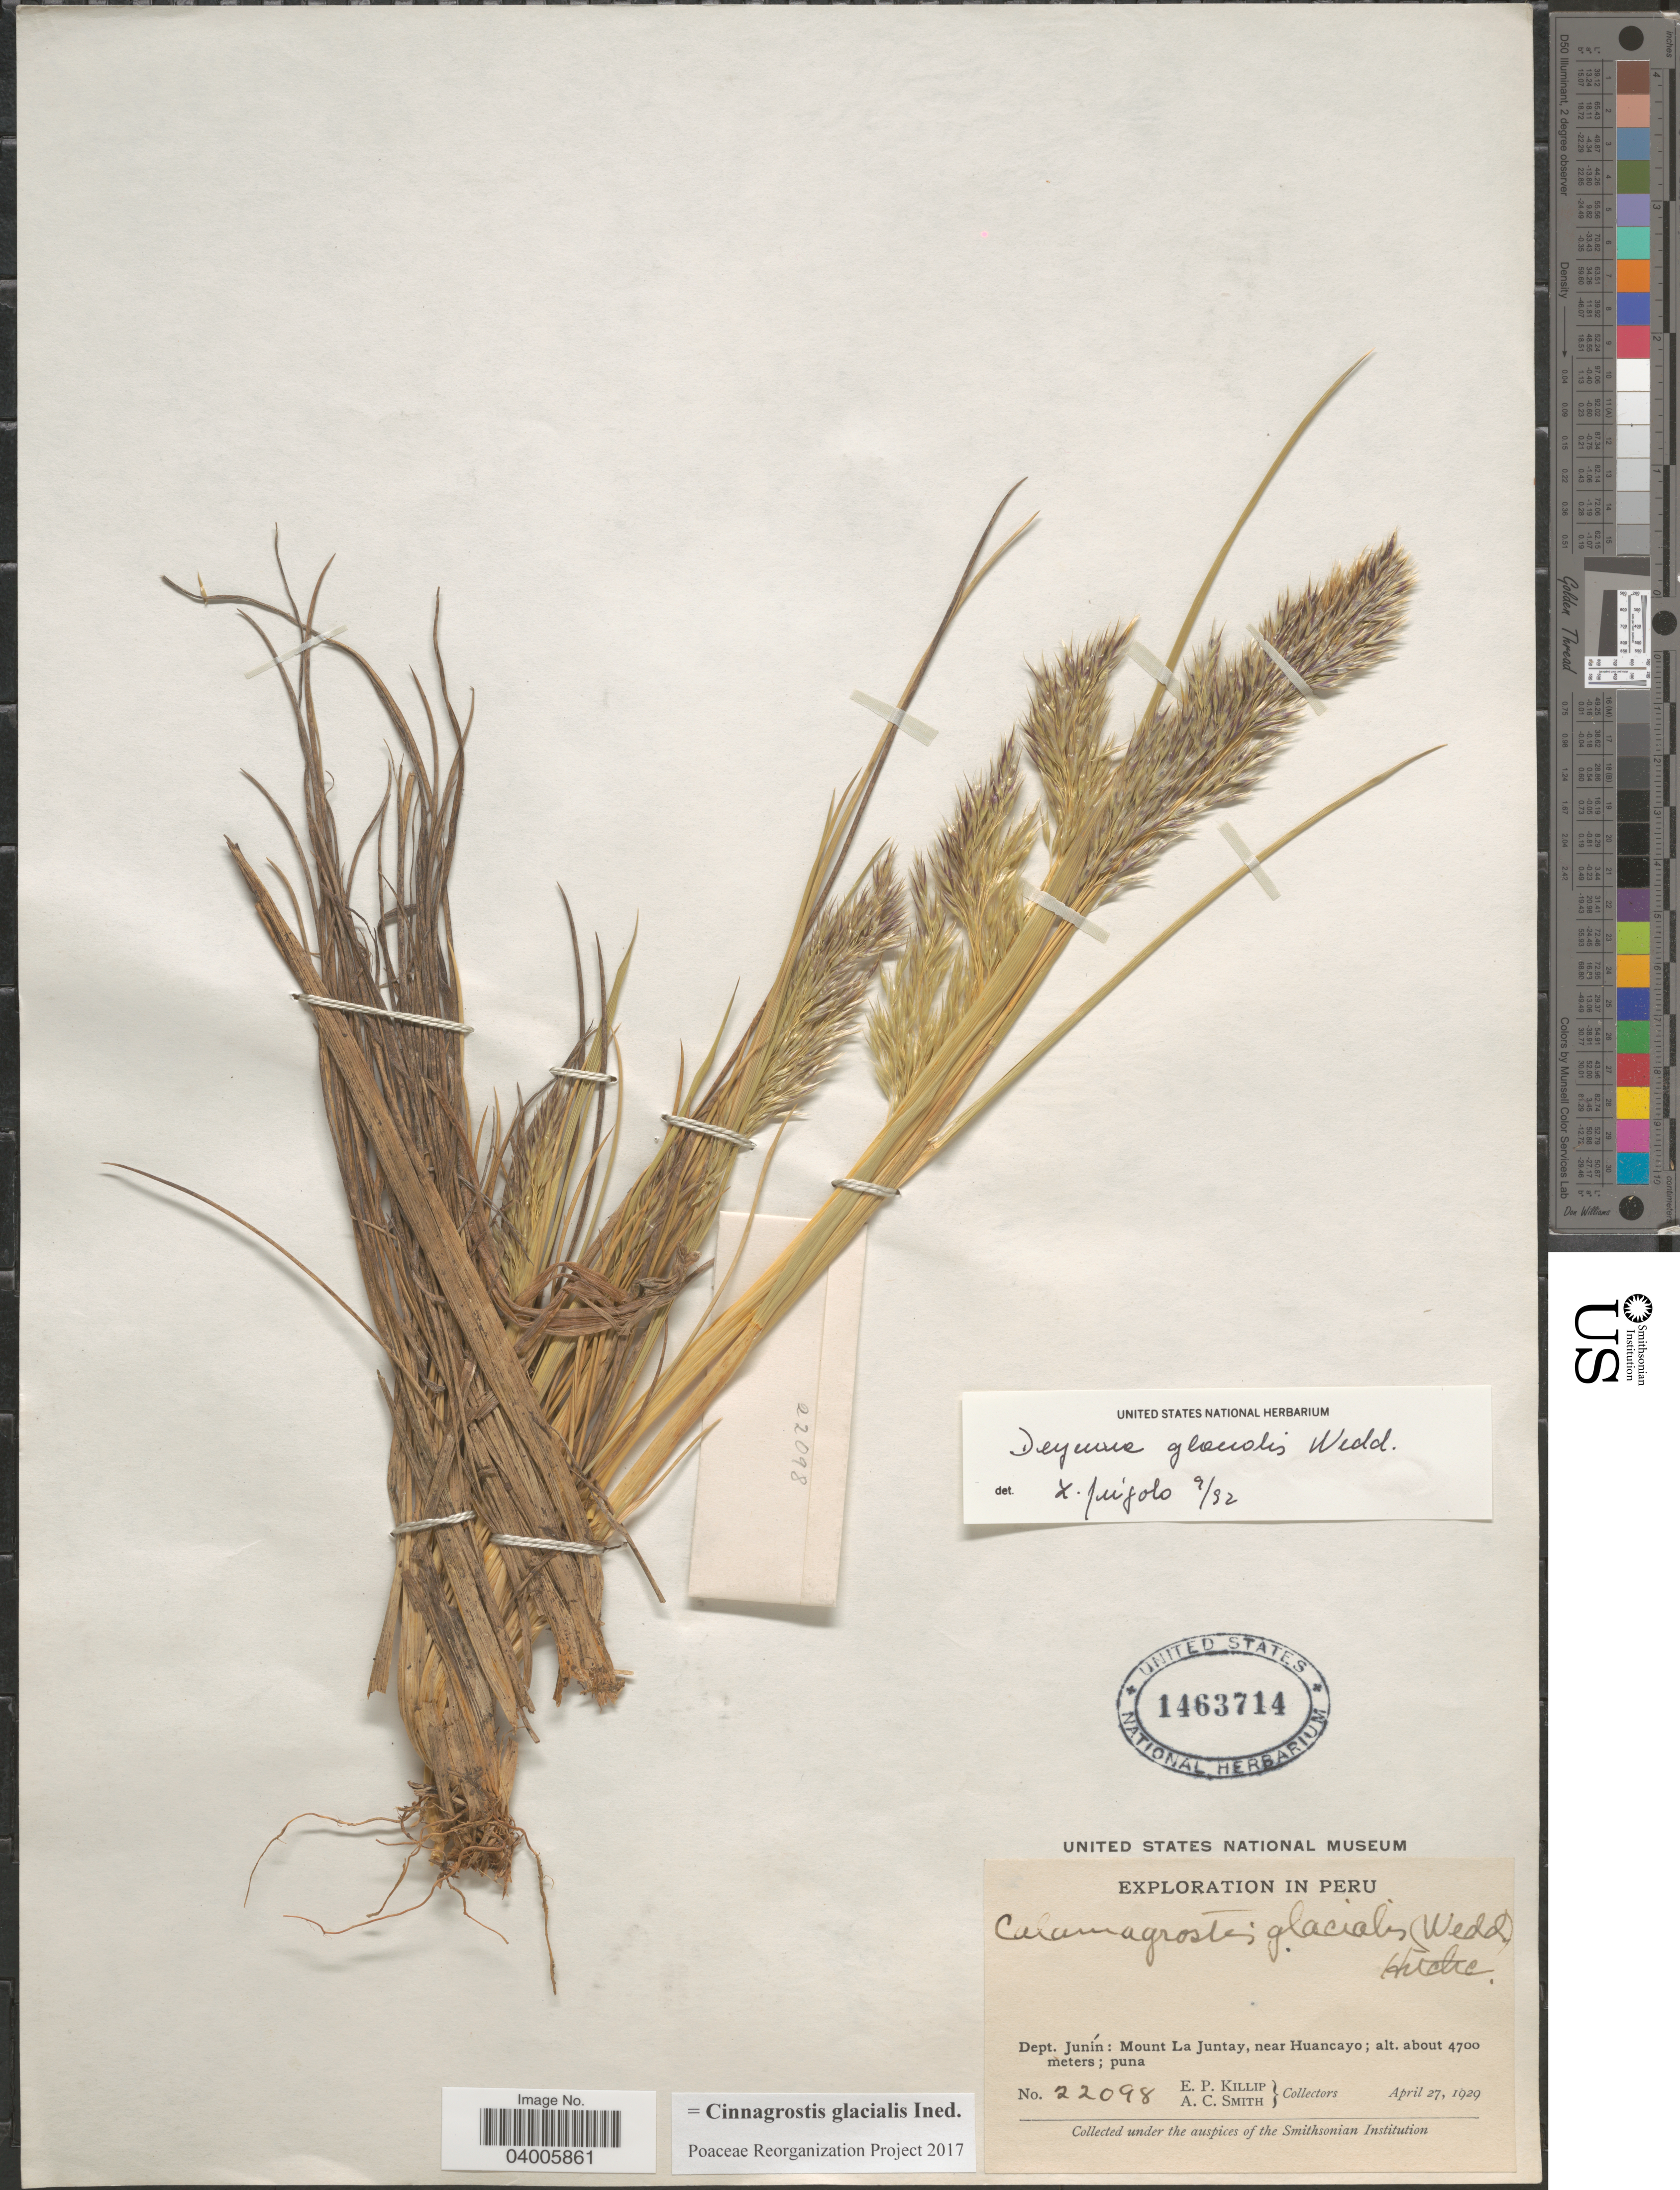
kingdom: Plantae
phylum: Tracheophyta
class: Liliopsida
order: Poales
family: Poaceae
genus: Cinnagrostis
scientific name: Cinnagrostis glacialis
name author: (Wedd.) P.M. Peterson et al.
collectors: E. P. Killip & A. C. Smith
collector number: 22098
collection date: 1929-04-27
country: Peru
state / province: Junín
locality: Dept. Junín: Mount La Juntay, near Huancayo.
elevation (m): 4700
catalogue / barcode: US 1463714